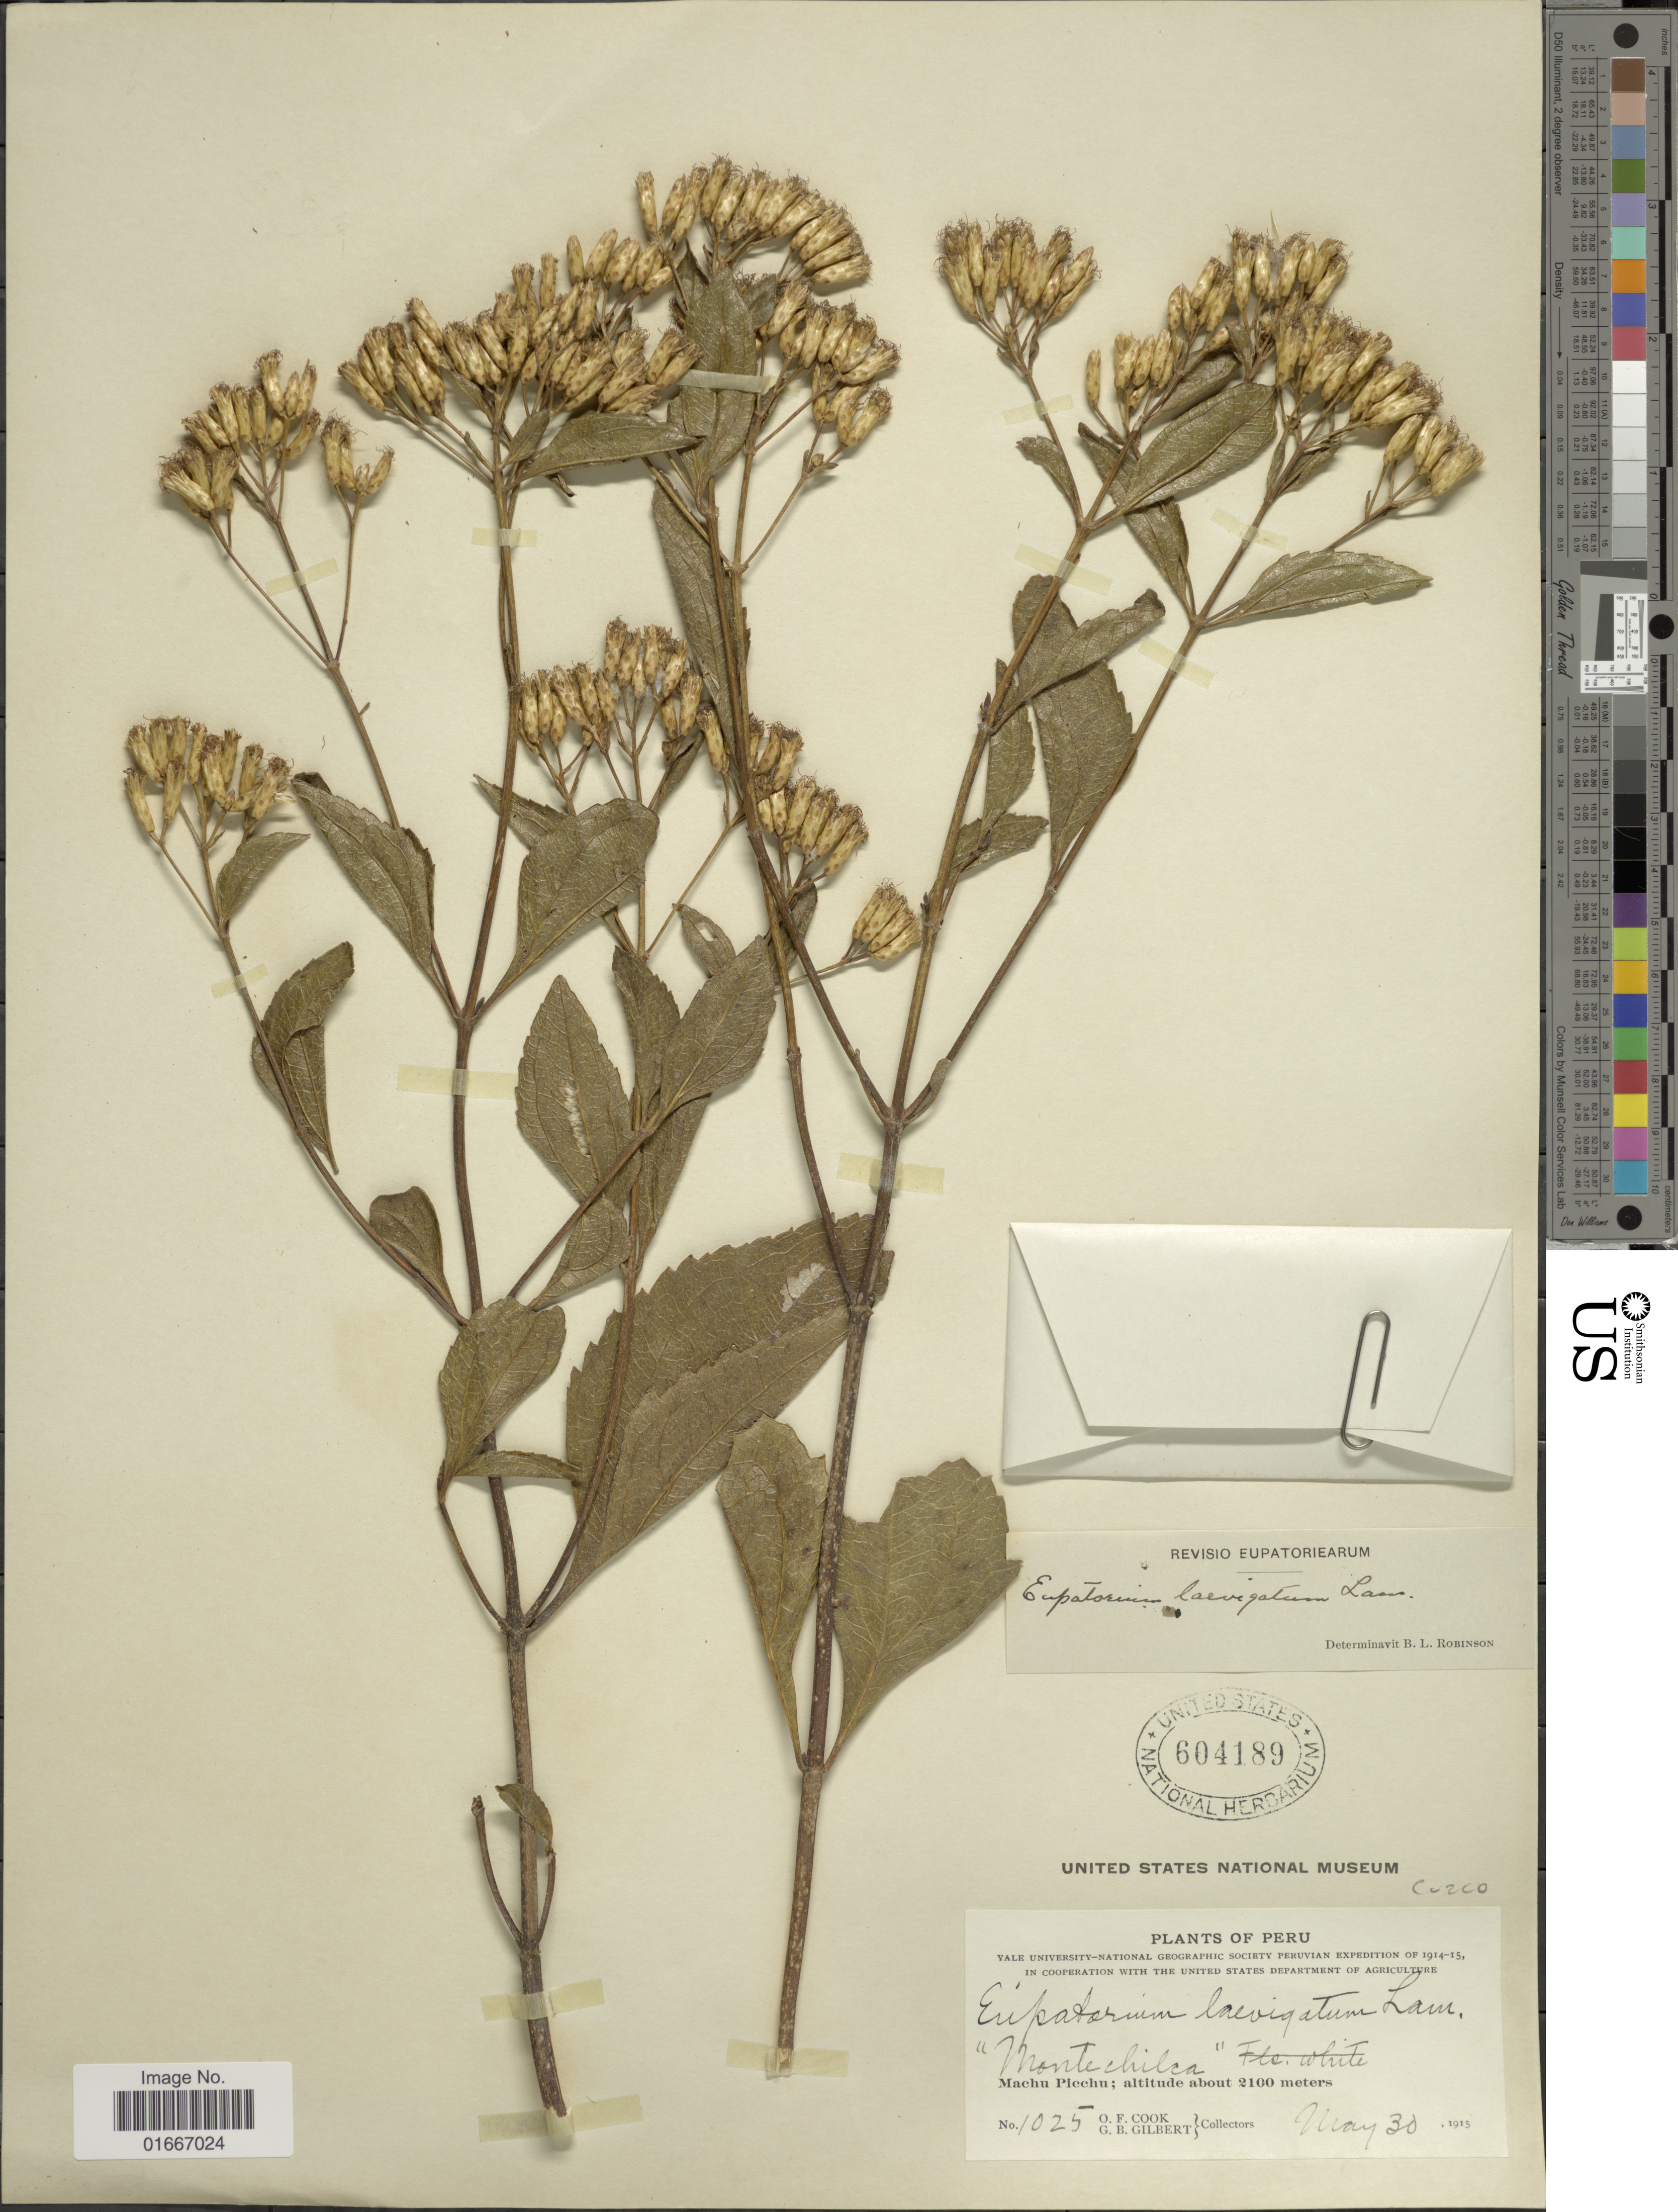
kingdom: Plantae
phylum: Tracheophyta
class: Magnoliopsida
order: Asterales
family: Asteraceae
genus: Chromolaena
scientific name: Chromolaena laevigata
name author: (Lam.) R.M. King & H. Rob.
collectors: O. F. Cook & G. B. Gilbert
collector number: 1025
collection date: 1915-05-30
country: Peru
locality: Monte Chilca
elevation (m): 2100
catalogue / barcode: US 604189